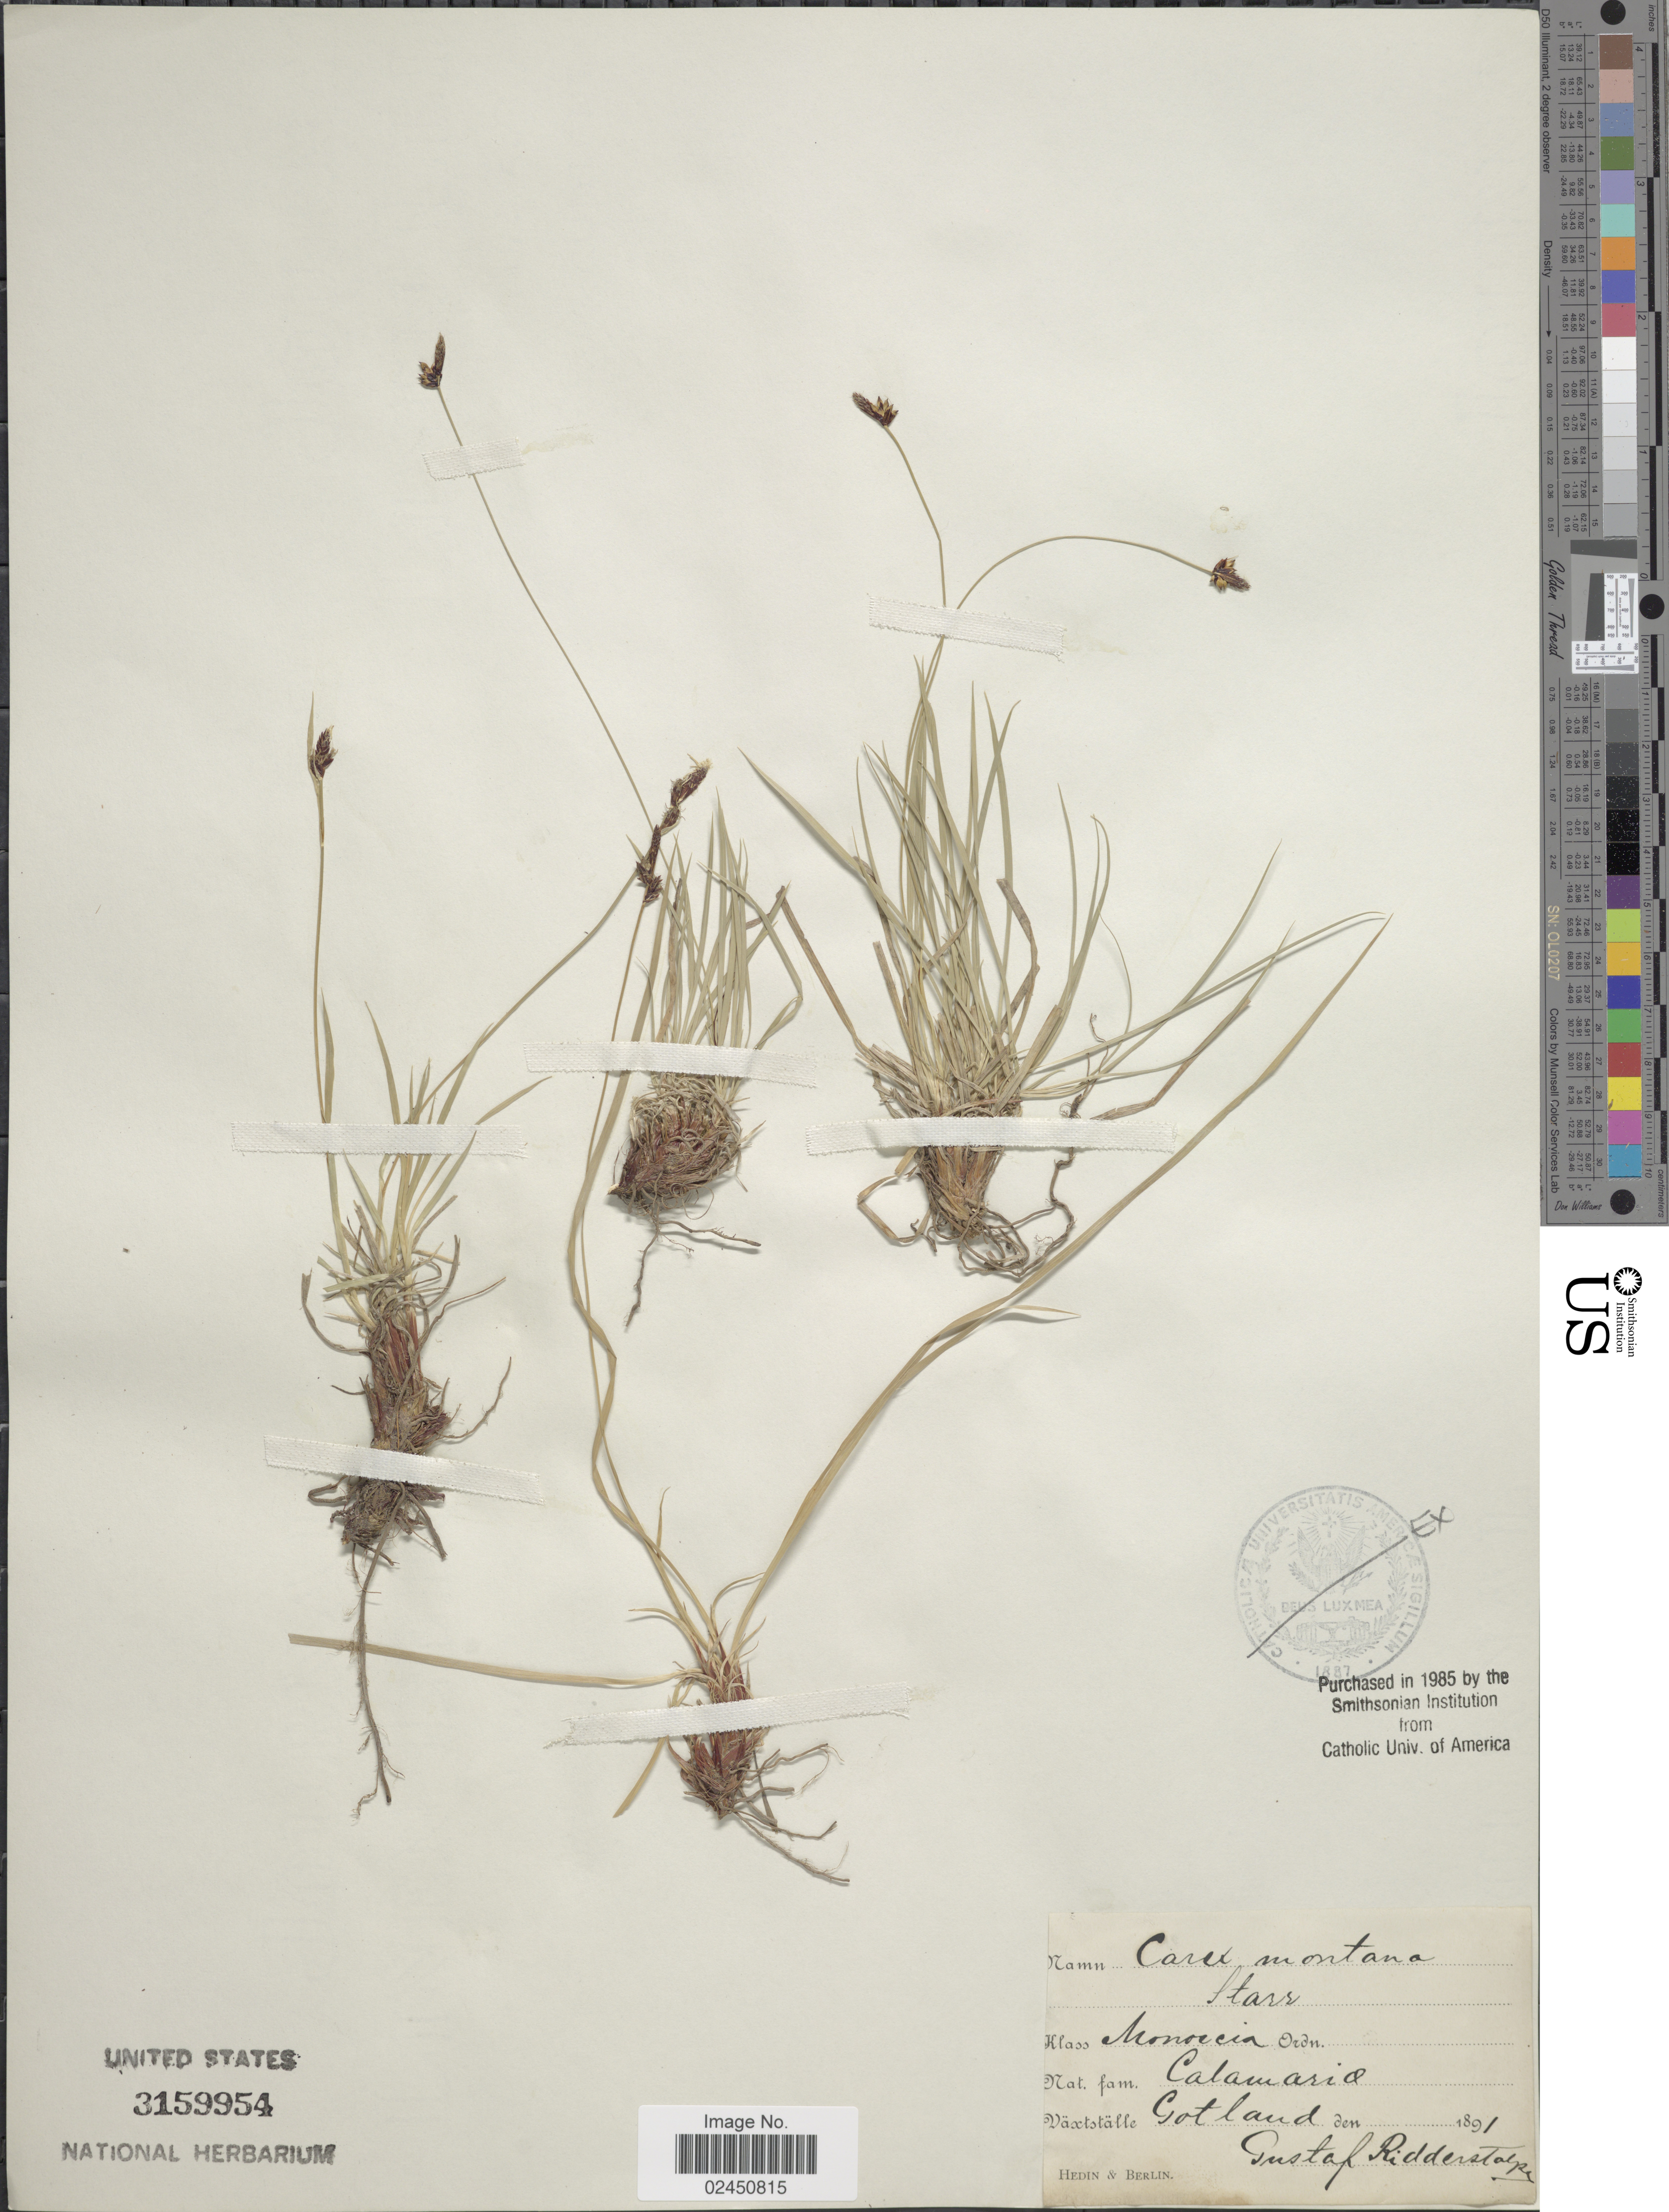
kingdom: Plantae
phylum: Tracheophyta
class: Liliopsida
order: Poales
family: Cyperaceae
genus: Carex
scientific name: Carex montana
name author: L.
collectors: G. Ridderstolpe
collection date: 1891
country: Sweden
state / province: Gotland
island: Gotland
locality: Gotland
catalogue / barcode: US 3159954